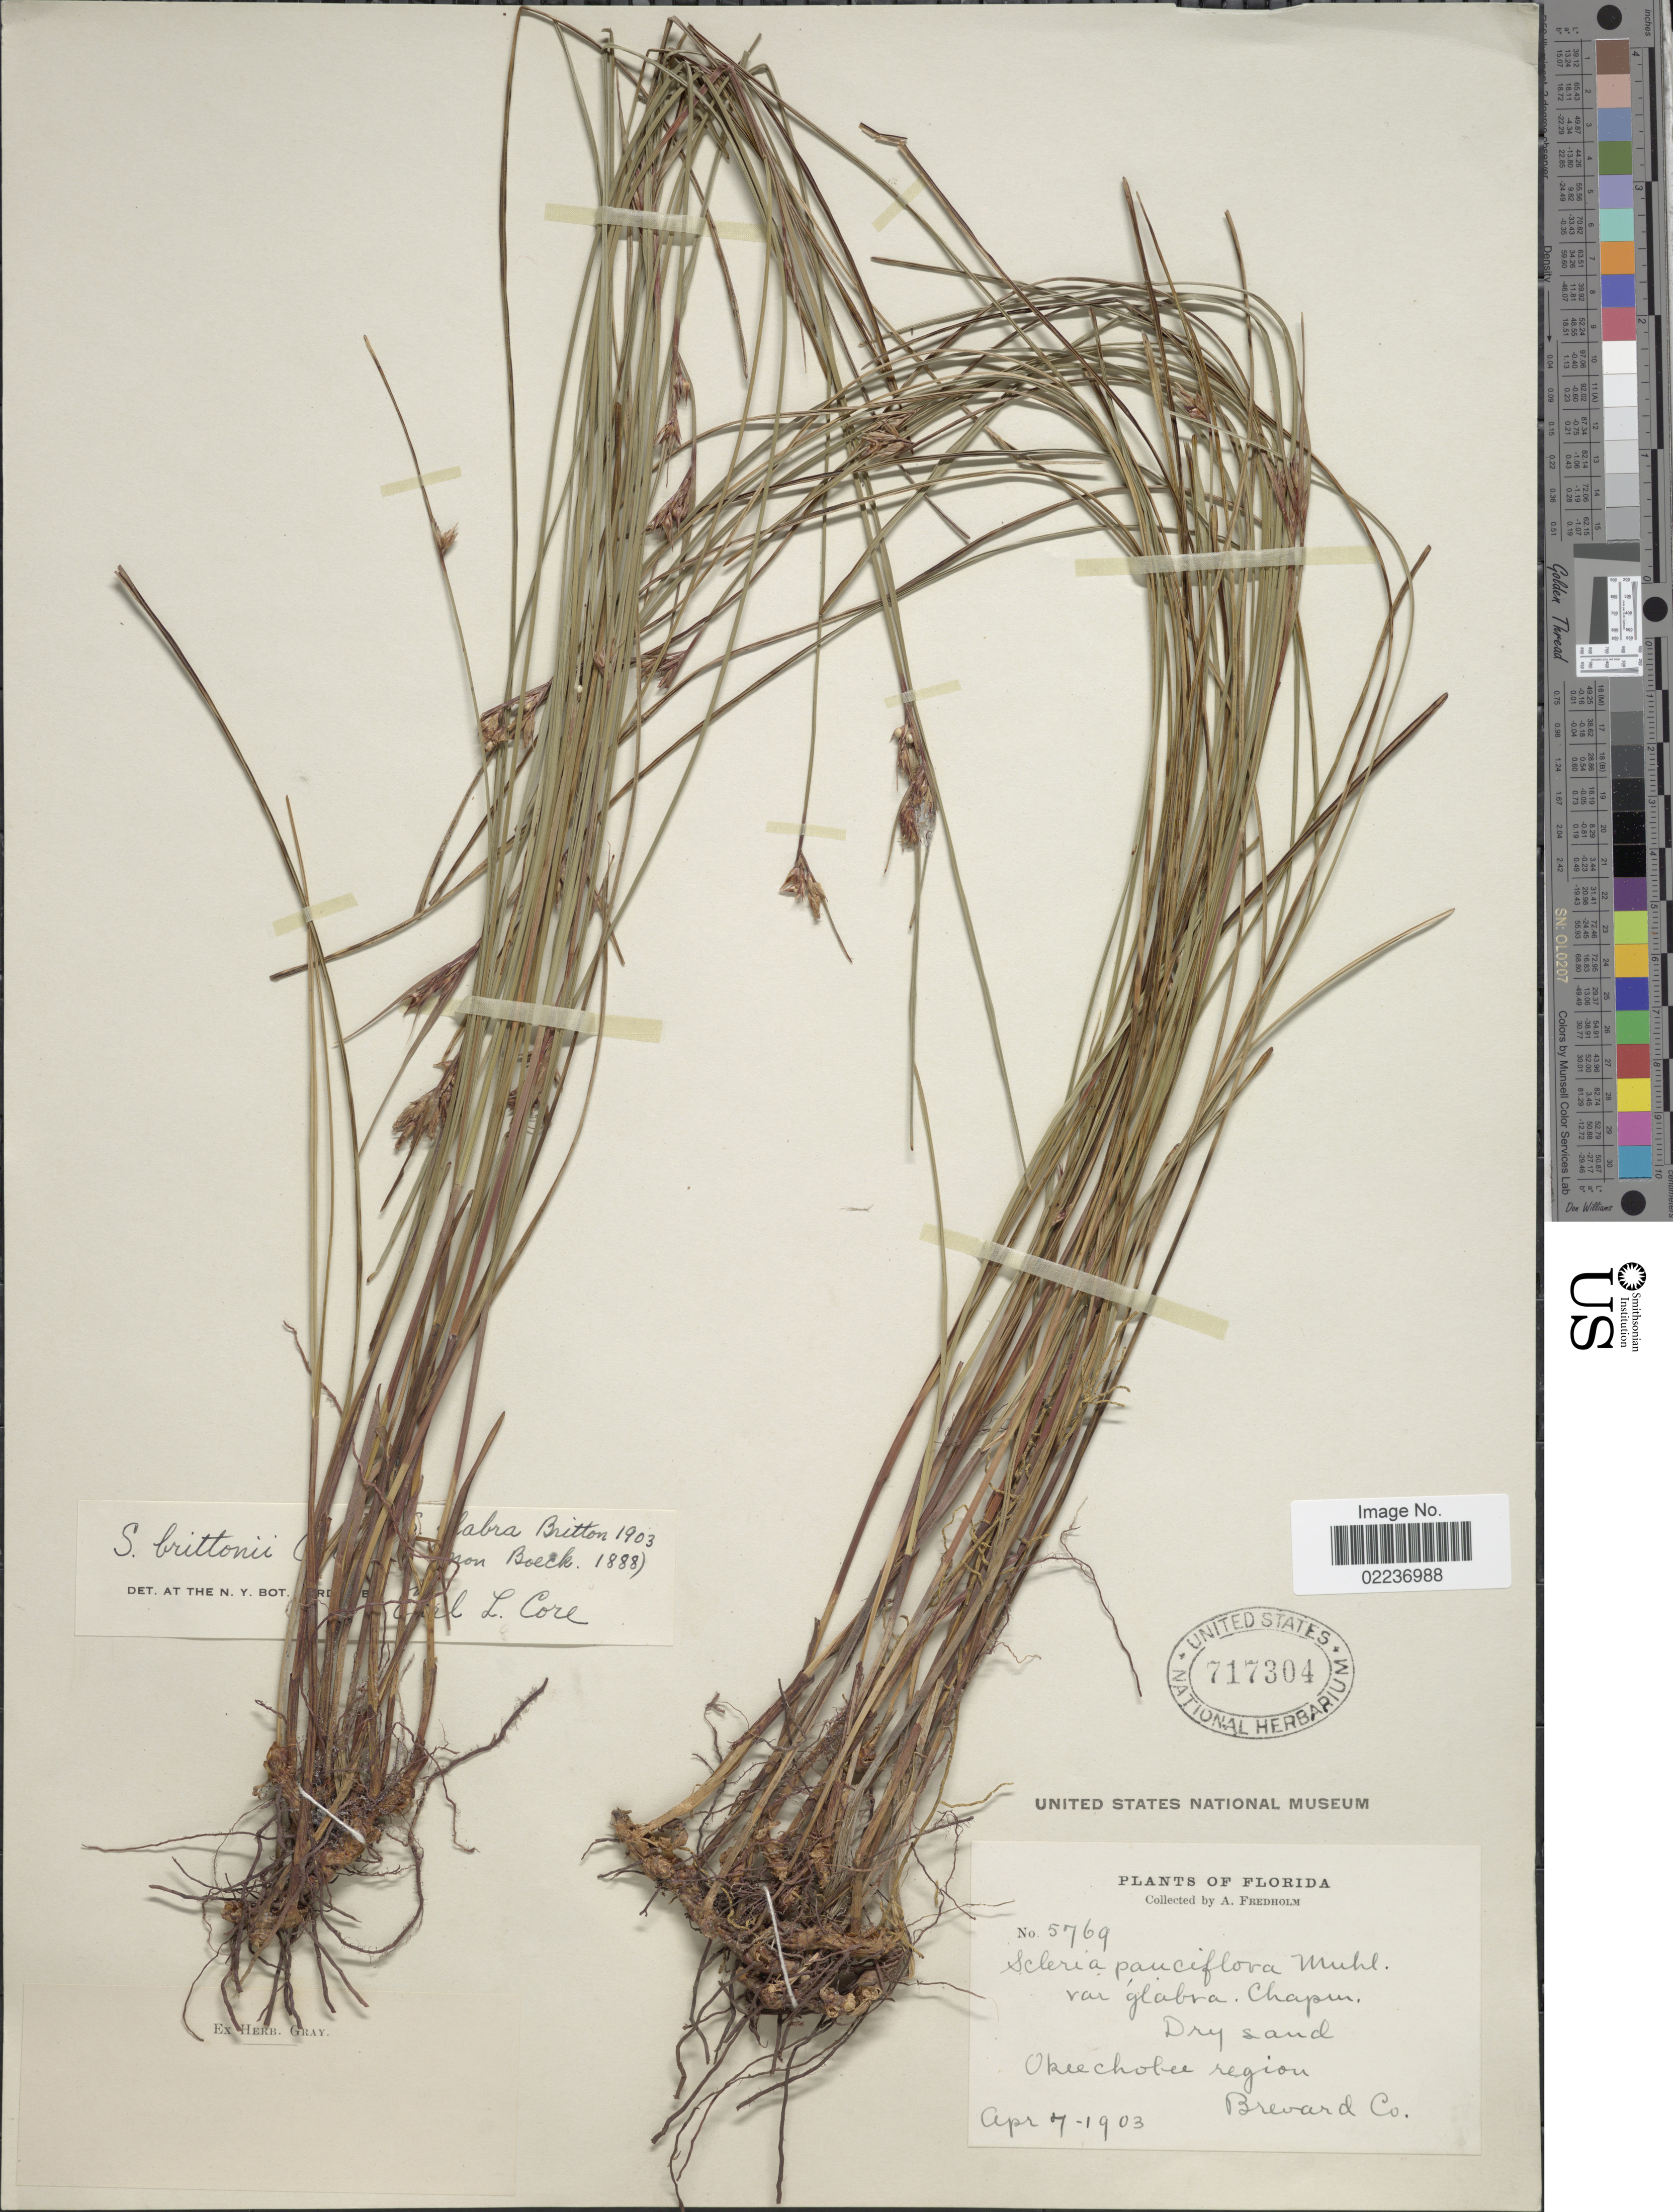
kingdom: Plantae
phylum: Tracheophyta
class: Liliopsida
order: Poales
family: Cyperaceae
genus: Scleria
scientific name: Scleria brittonii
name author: Core ex Small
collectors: A. Fredholm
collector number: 5769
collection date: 1903-04-07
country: United States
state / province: Florida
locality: Dry sand, Okeechobee region, Brevard Co.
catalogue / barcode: US 717304